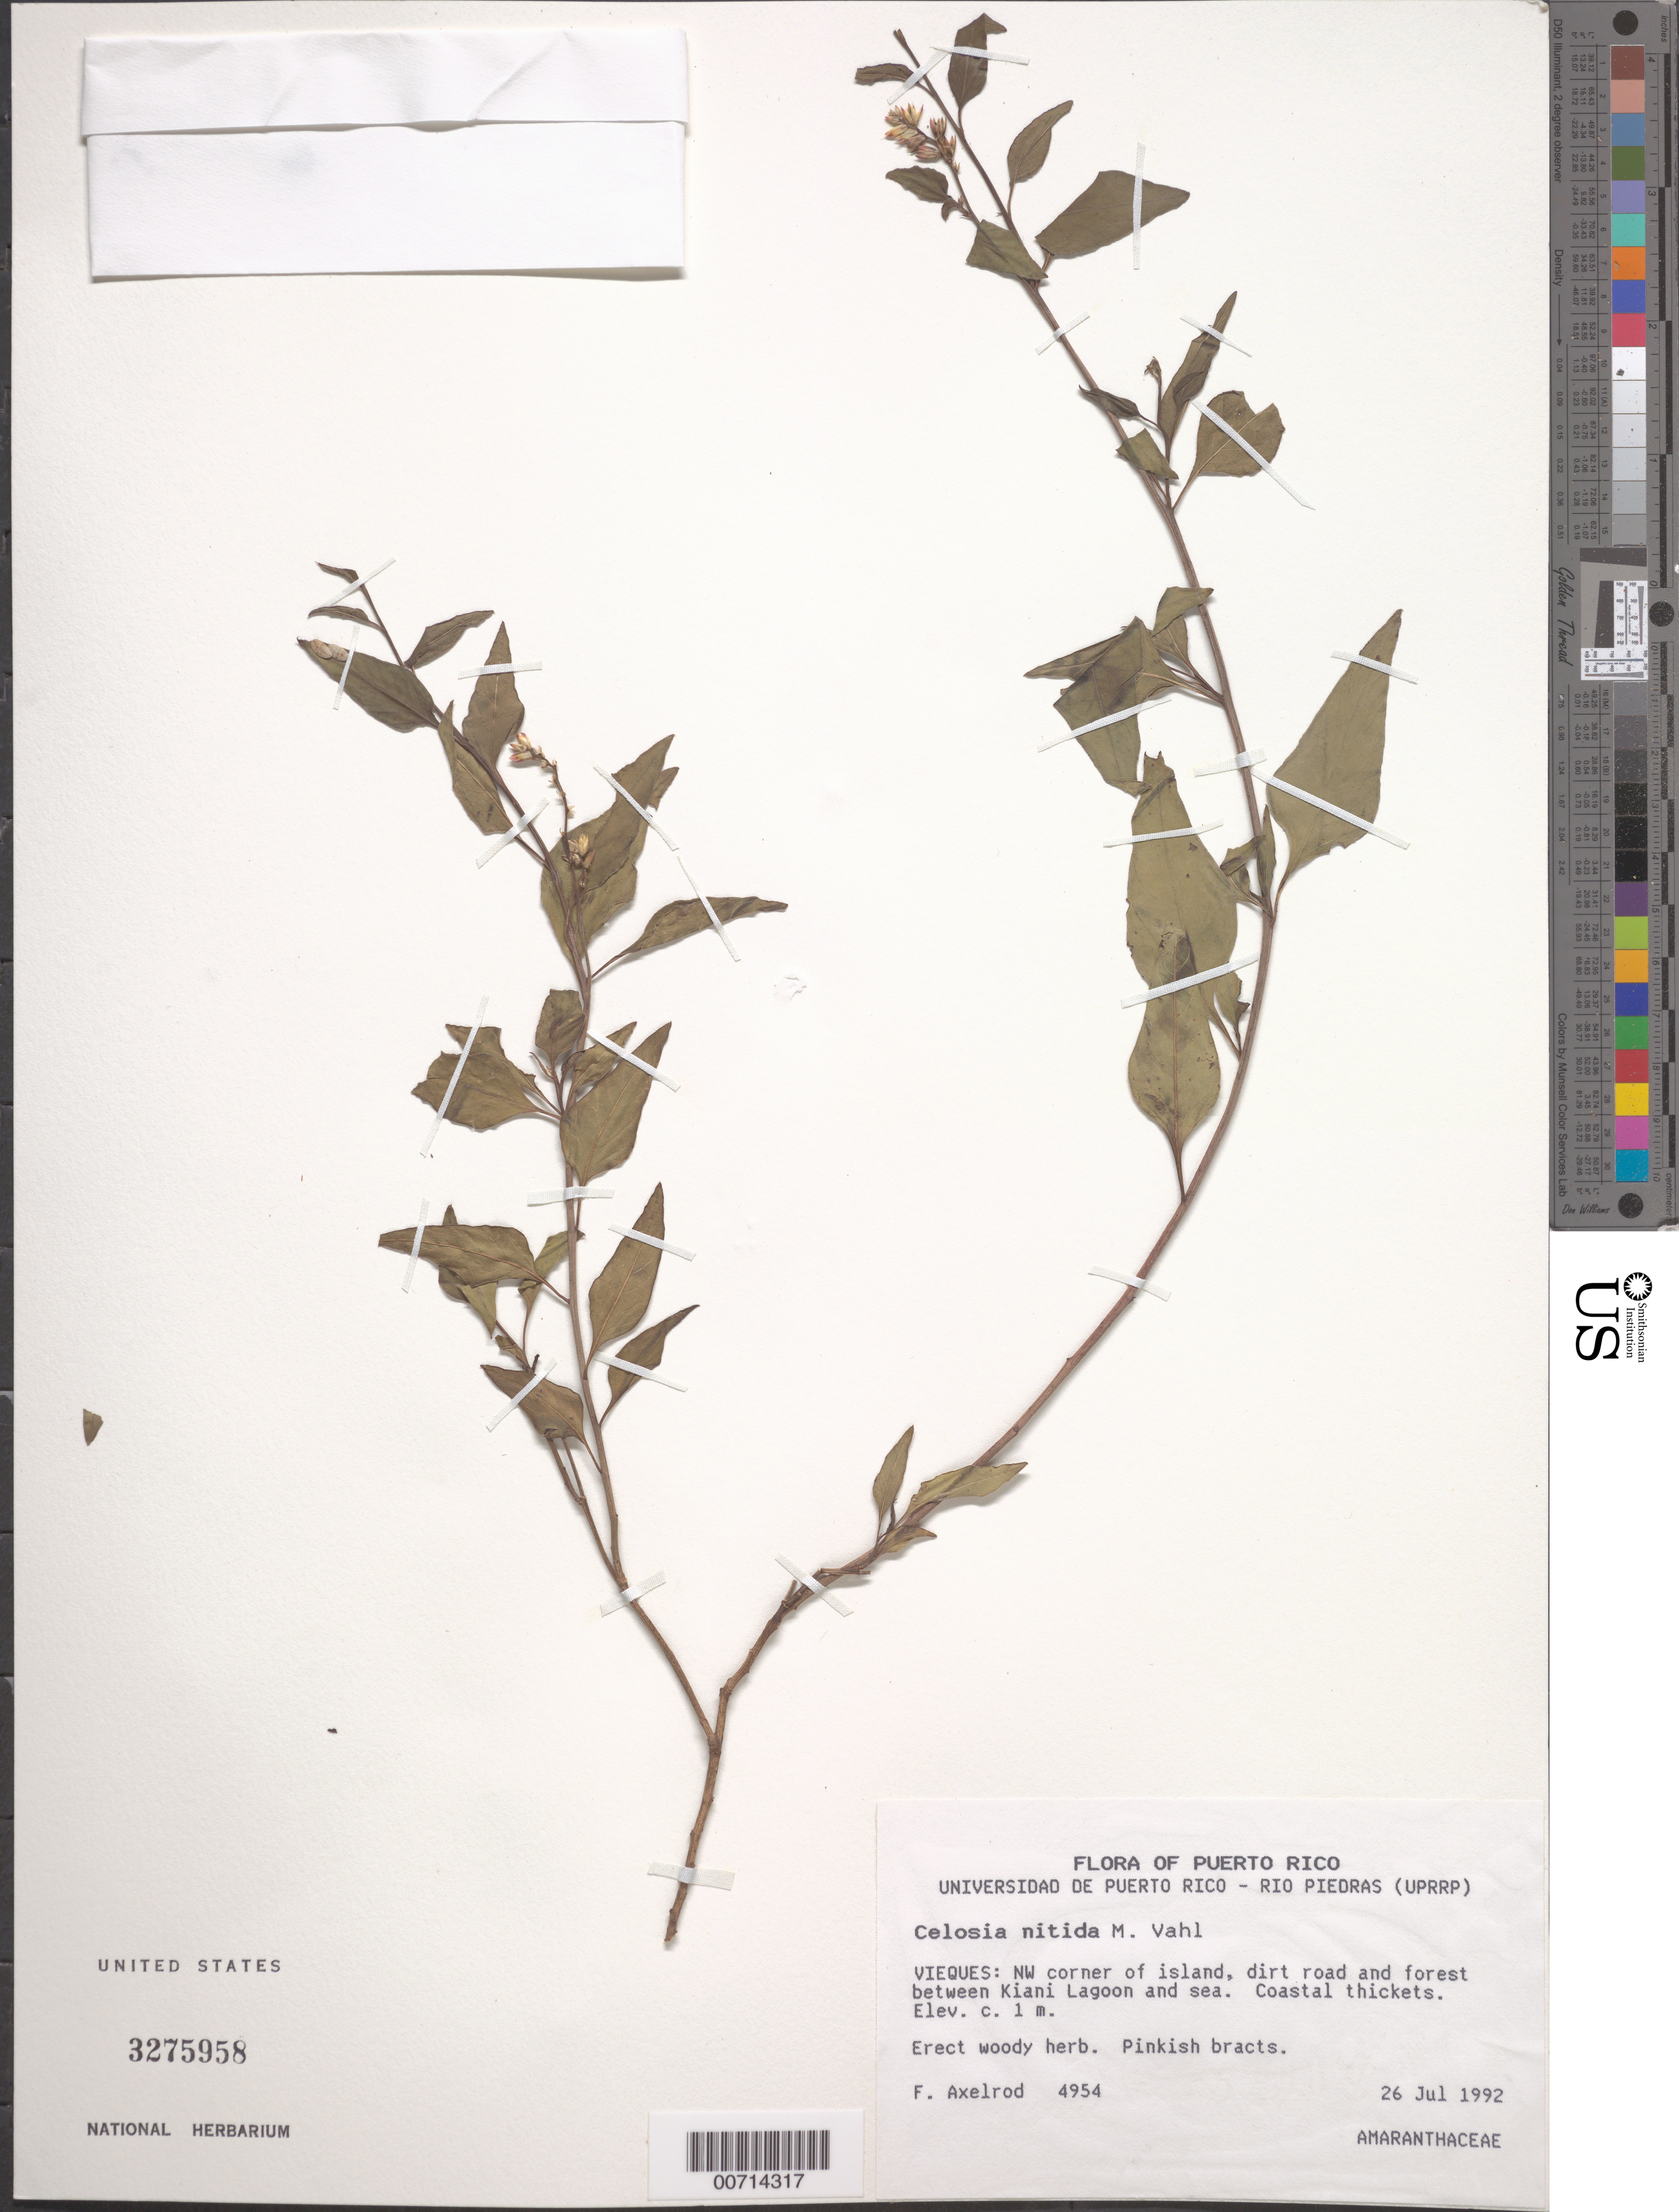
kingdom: Plantae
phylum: Tracheophyta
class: Magnoliopsida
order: Caryophyllales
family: Amaranthaceae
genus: Celosia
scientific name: Celosia nitida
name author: Vahl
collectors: F. S. Axelrod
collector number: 4954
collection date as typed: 26 Jul 1992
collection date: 1992-07-26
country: Puerto Rico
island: Vieques I.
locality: Vieques: NW corner of island, dirt road and forest between Kiani Lagoon and sea.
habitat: Coastal thickets.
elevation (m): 1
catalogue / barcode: US 3275958